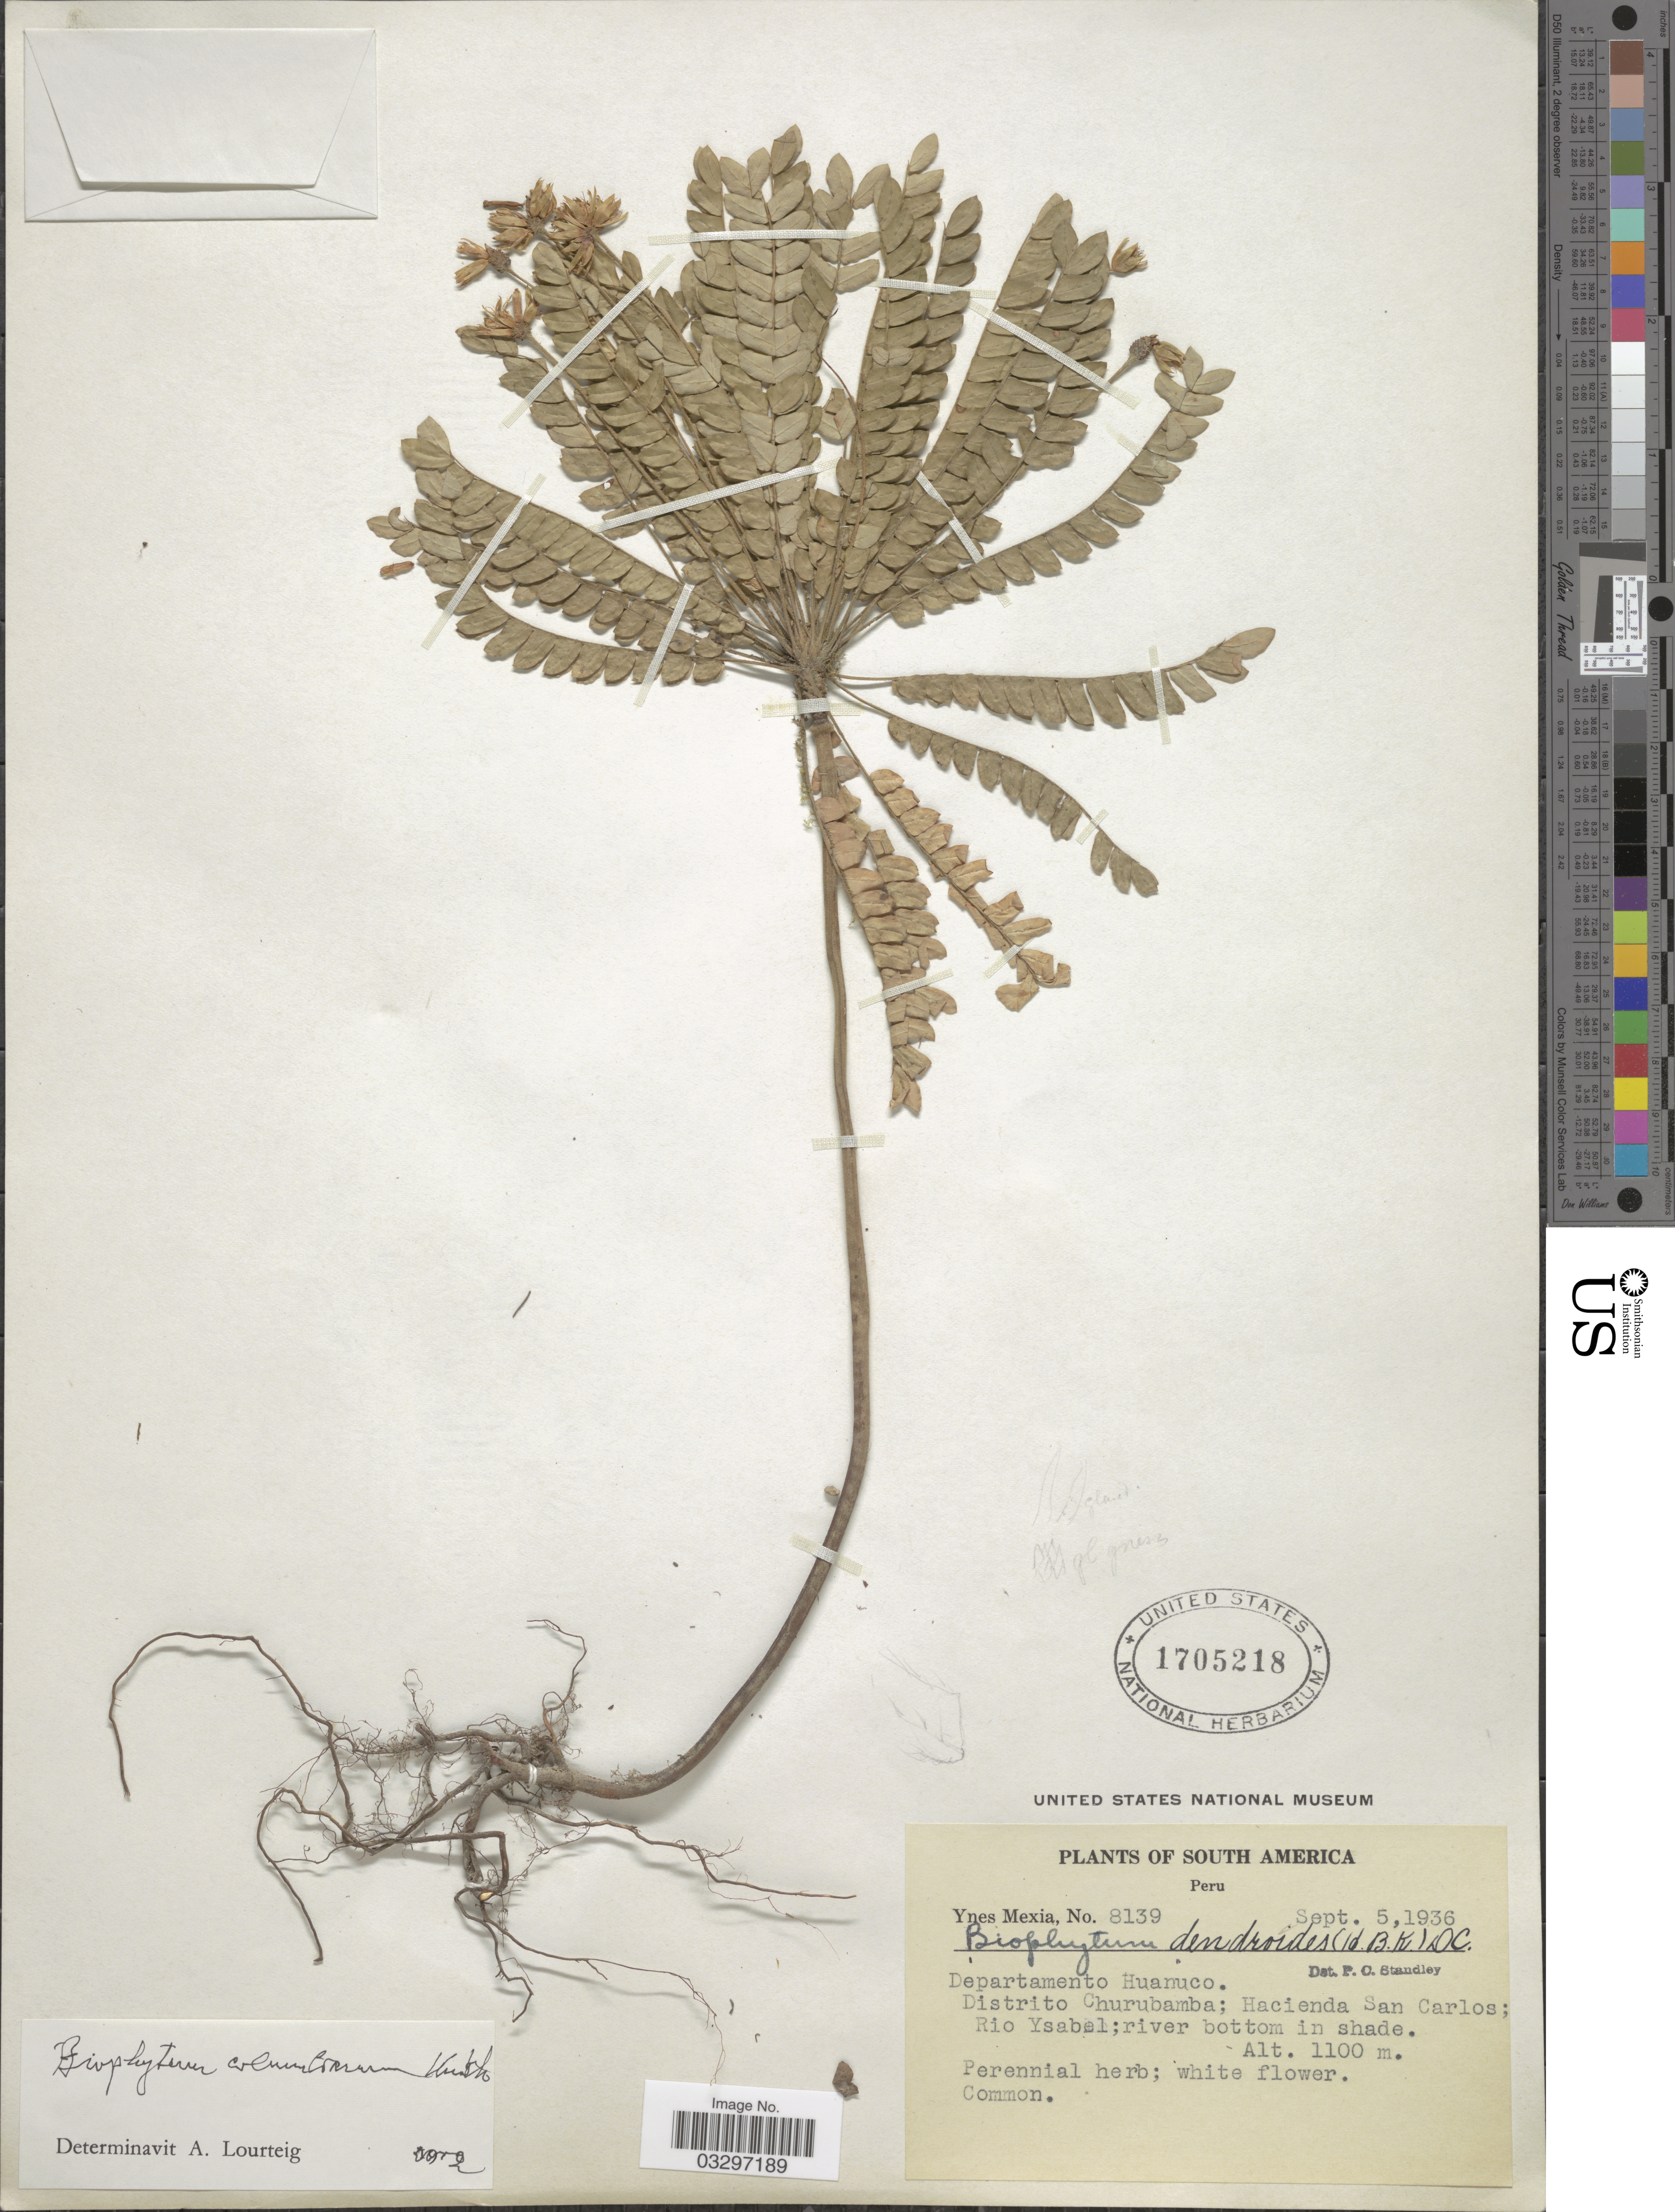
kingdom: Plantae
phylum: Tracheophyta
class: Magnoliopsida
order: Oxalidales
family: Oxalidaceae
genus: Biophytum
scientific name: Biophytum columbianum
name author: Knuth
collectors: Y. Mexia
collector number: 8139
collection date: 1936-09-05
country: Peru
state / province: Huánuco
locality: Departamento Huanuco. Distrito Churubamba; Hacienda San Carlos; Rio Ysabel; river bottom in shade.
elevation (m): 1100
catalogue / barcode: US 1705218